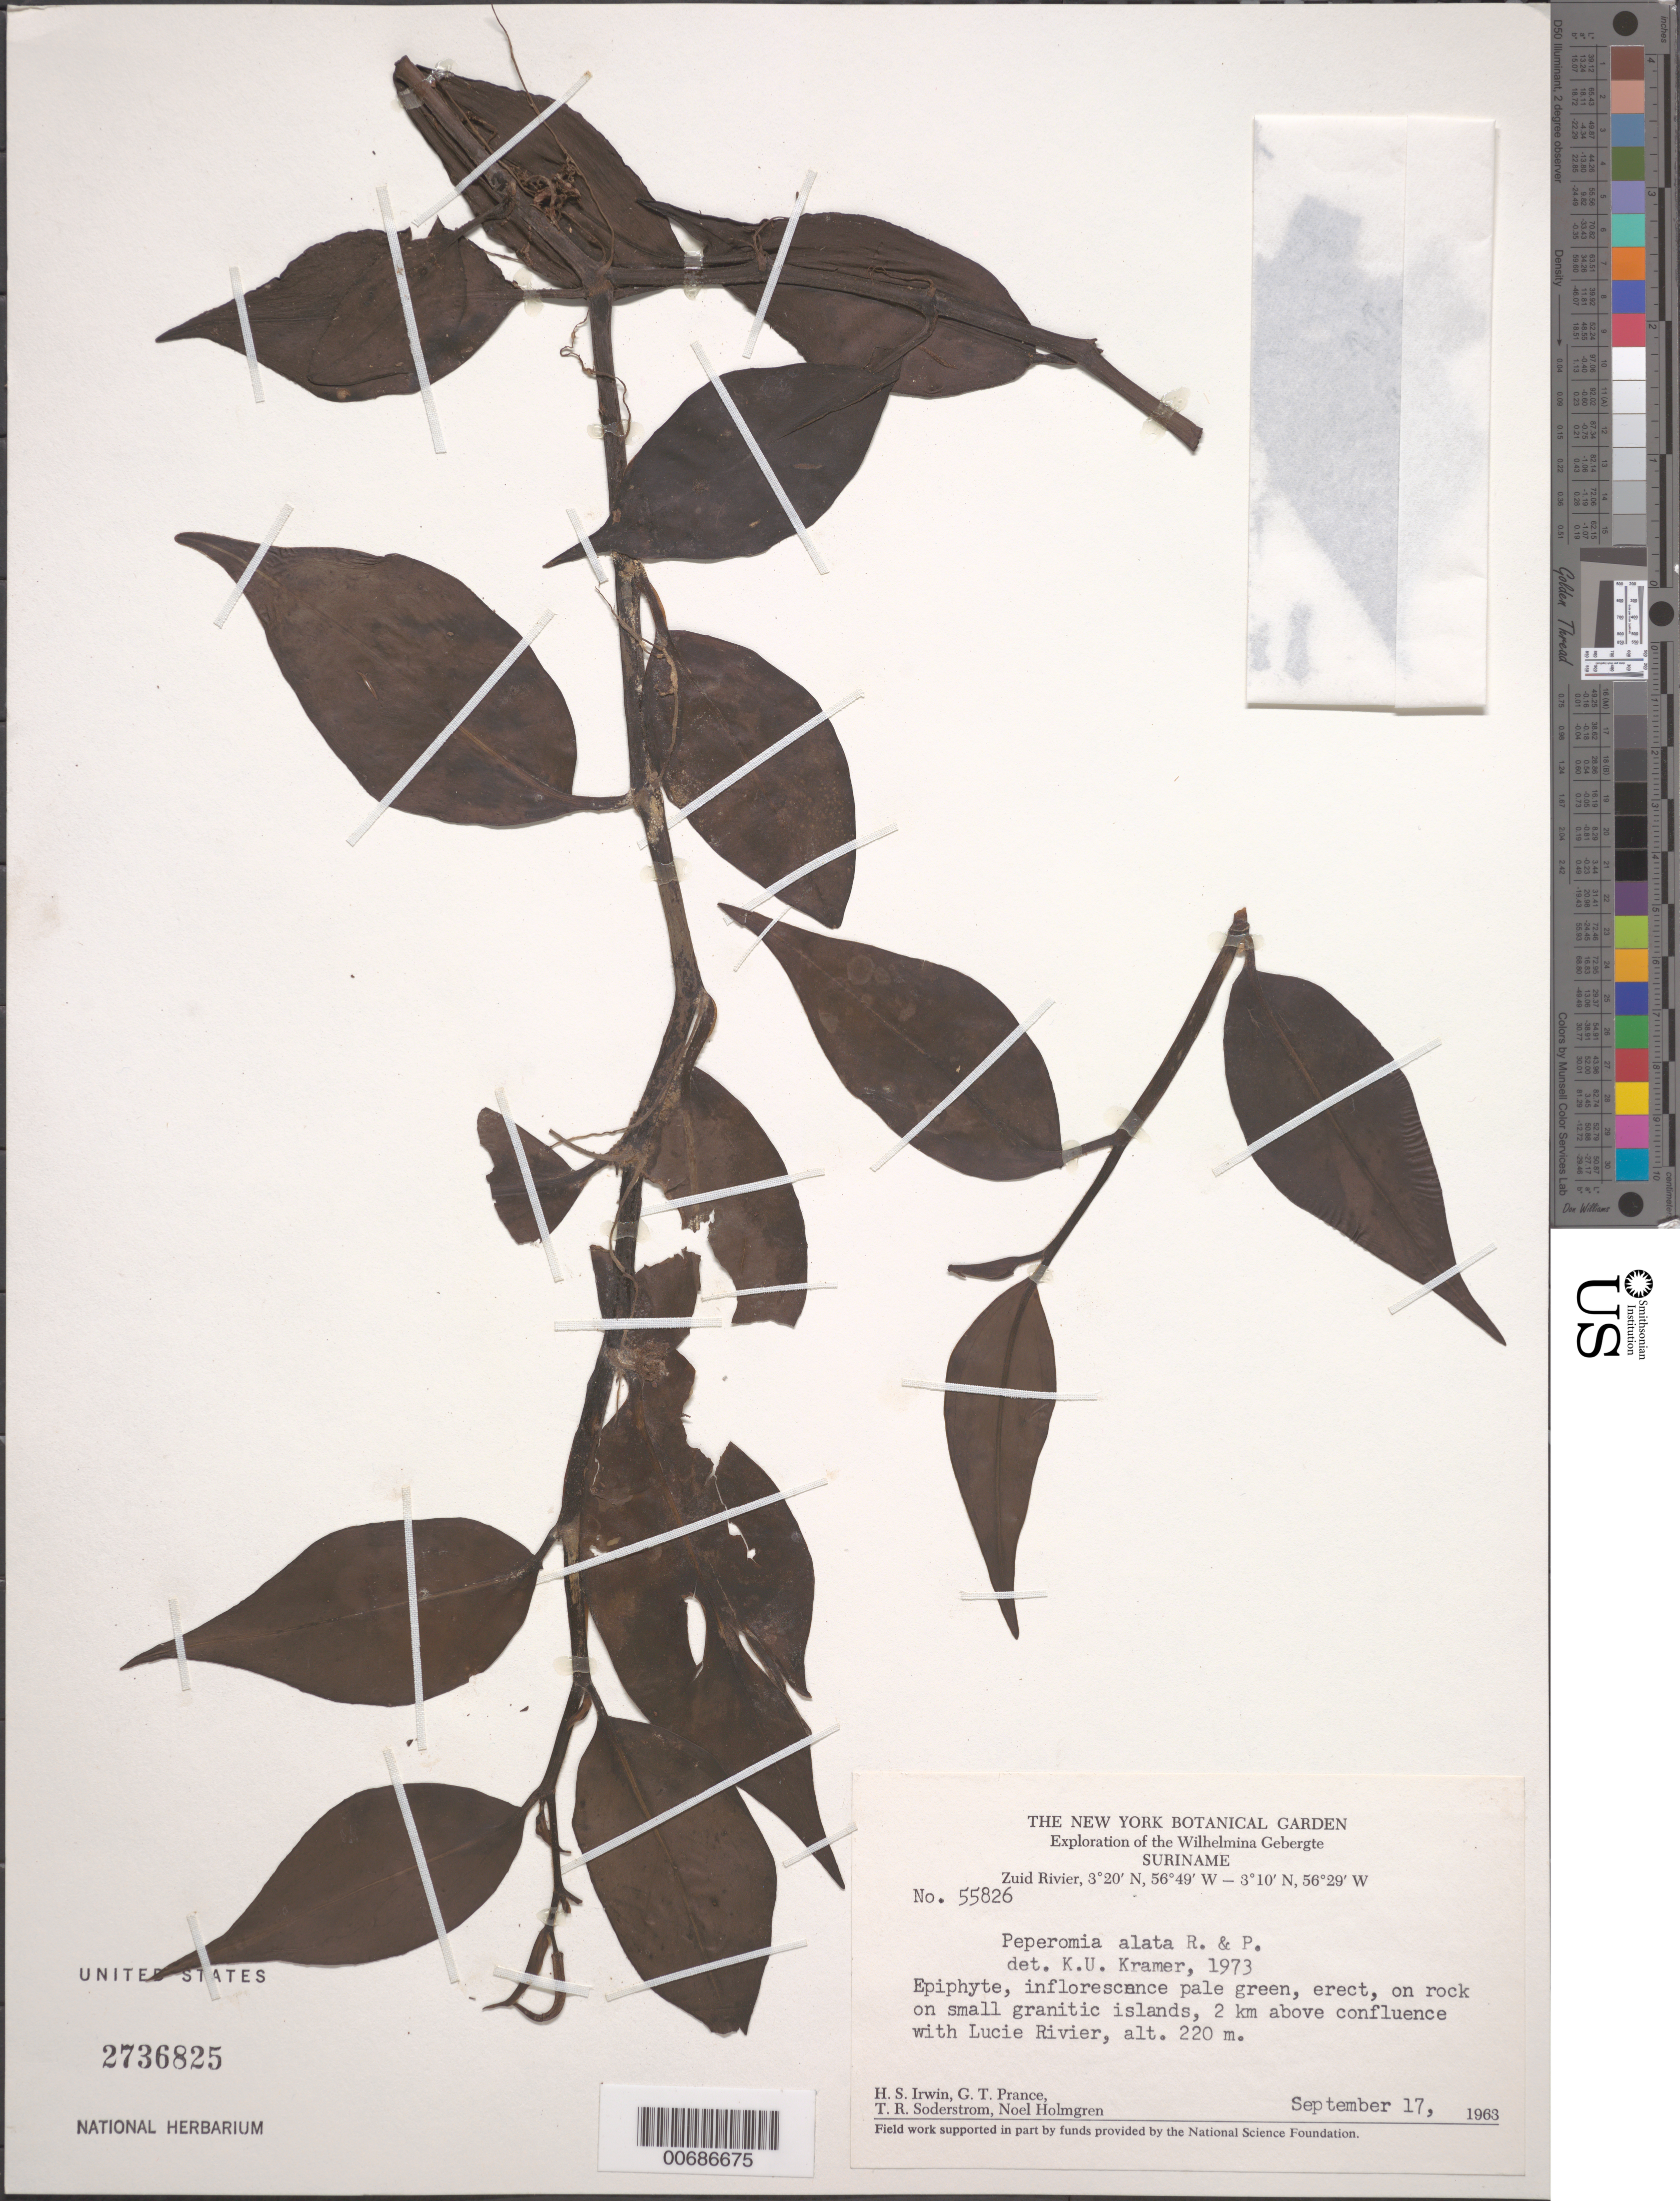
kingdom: Plantae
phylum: Tracheophyta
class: Magnoliopsida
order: Piperales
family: Piperaceae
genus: Peperomia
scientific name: Peperomia alata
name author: Ruiz & Pav.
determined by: Kramer, K. U.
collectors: H. Irwin, G. T. Prance, T. R. Soderstrom & N. H. Holmgren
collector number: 55826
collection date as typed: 17-Sep-63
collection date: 1963-09-17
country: Suriname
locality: Zuid River, 2 km above confluence with Lucie R., Wilhelmina Gebergte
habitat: On rock on small granitic islands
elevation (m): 220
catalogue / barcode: US 2736825